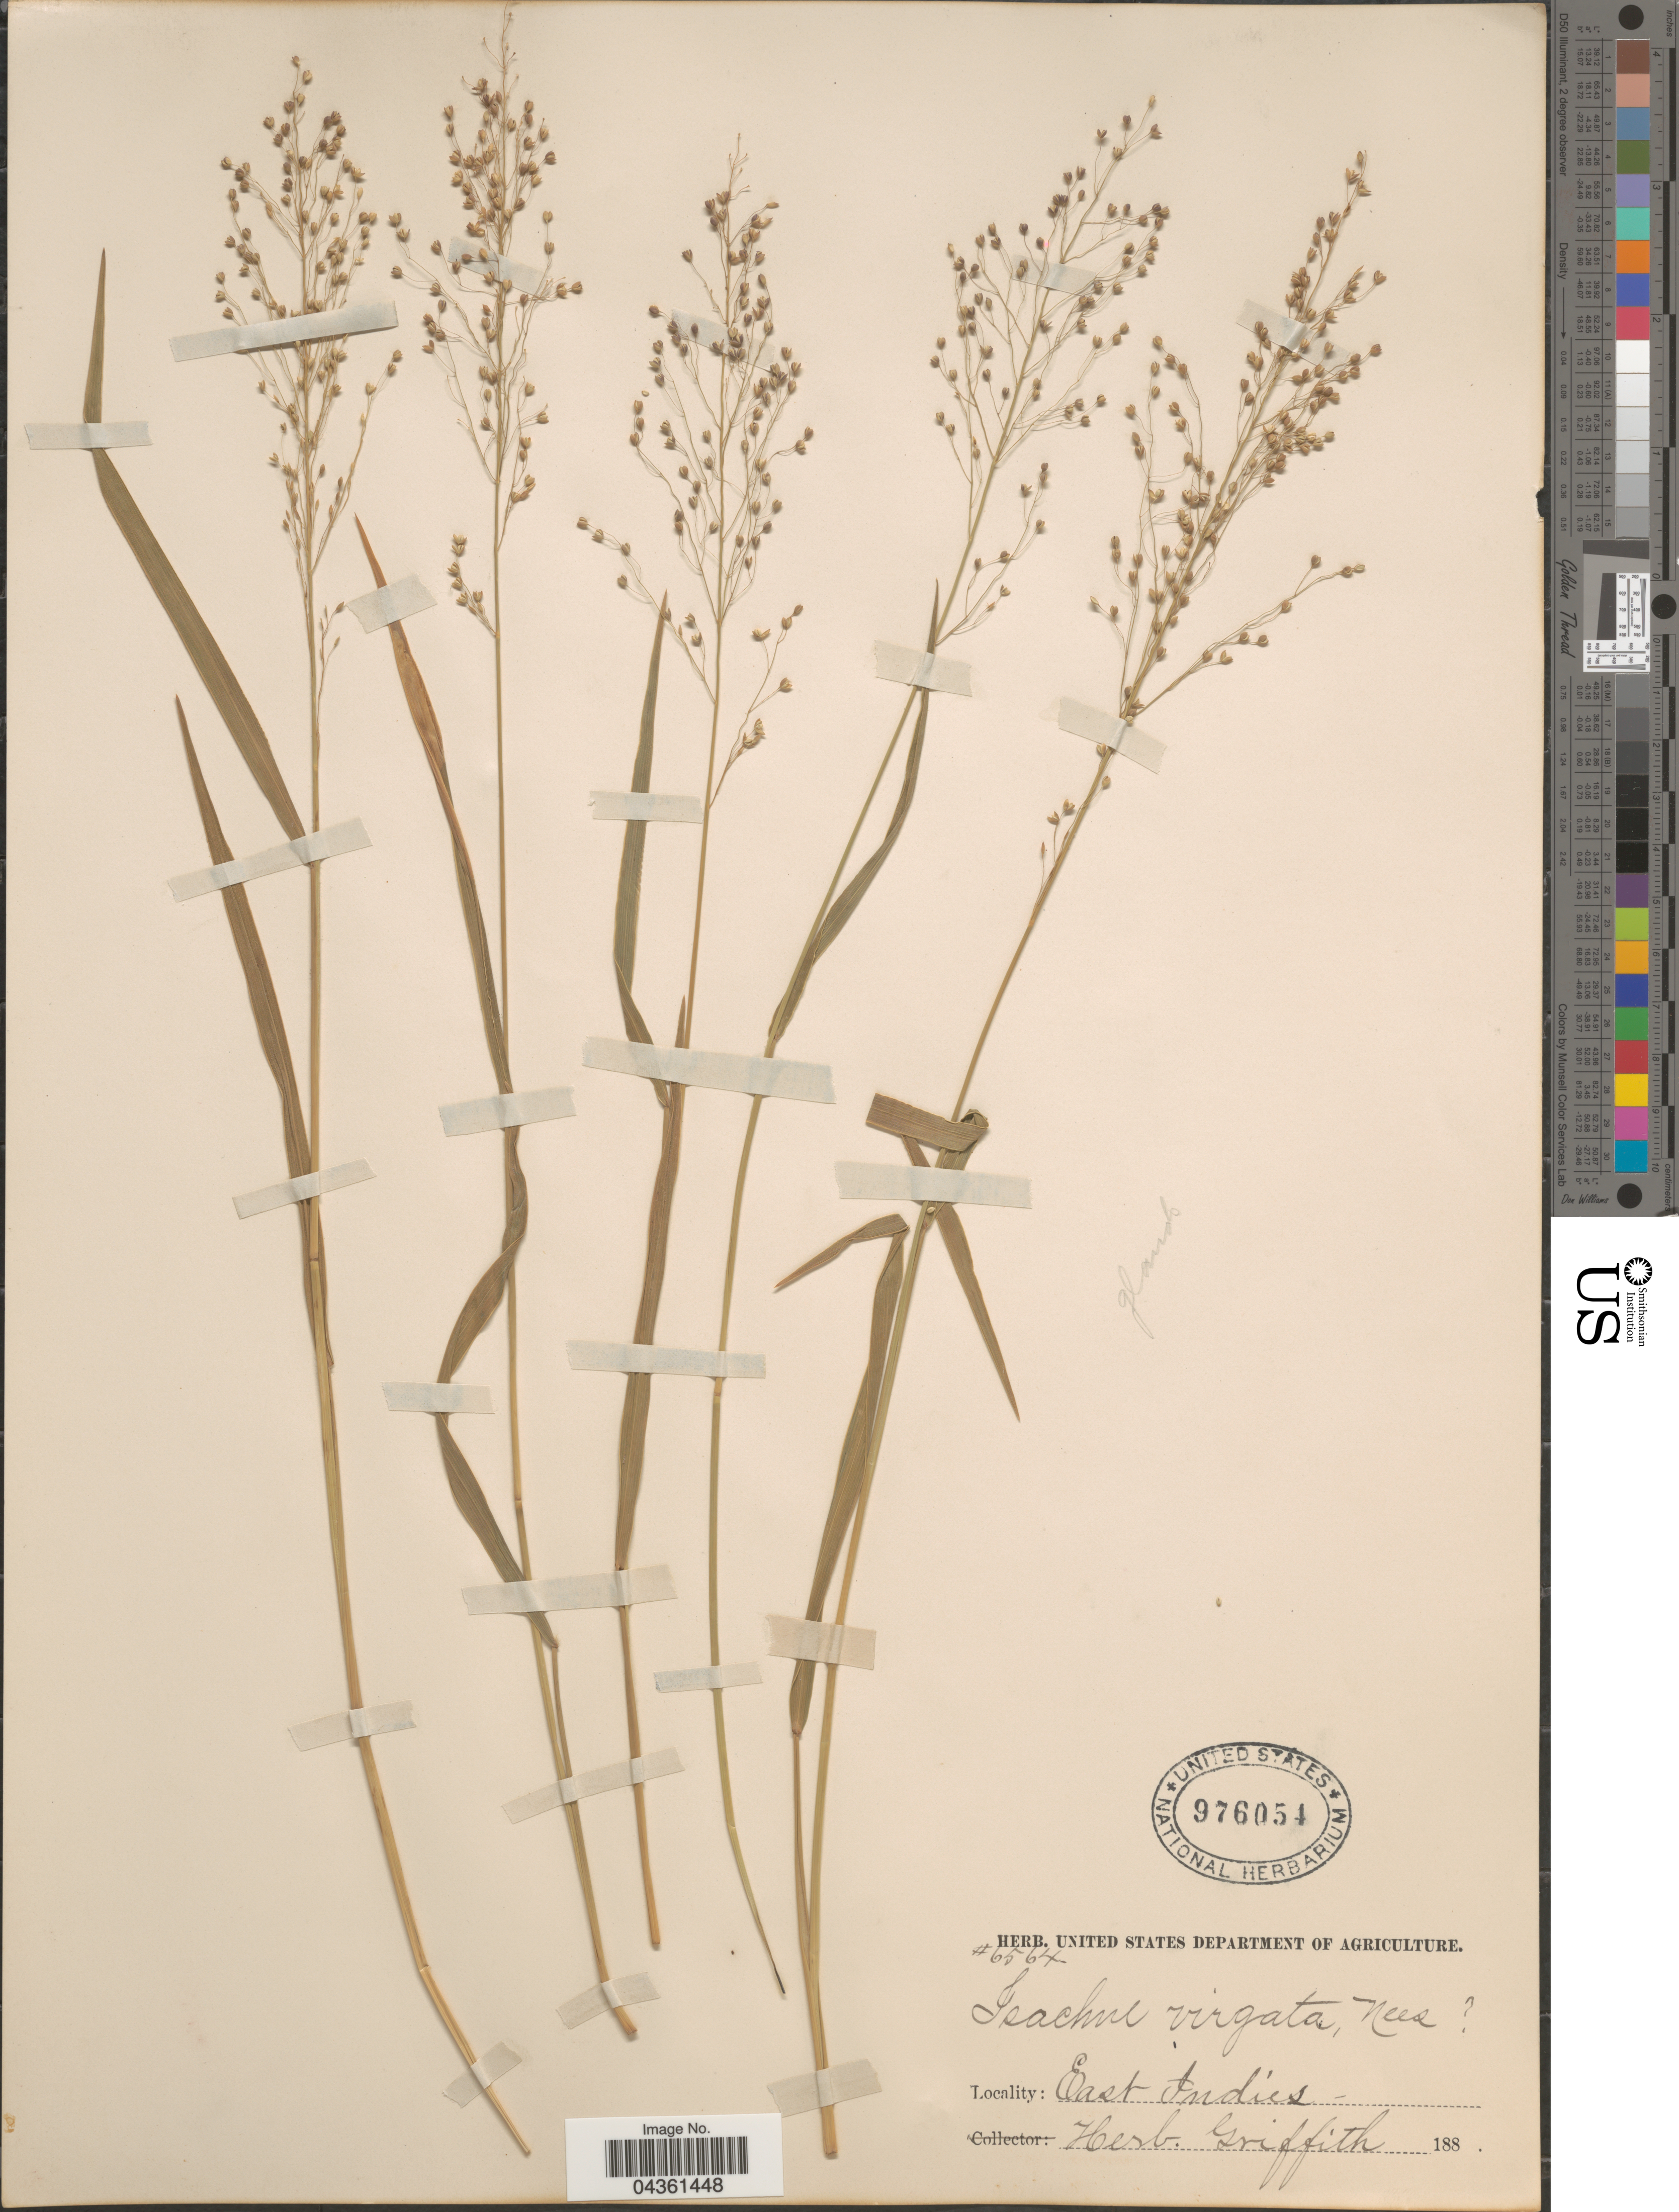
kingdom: Plantae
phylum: Tracheophyta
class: Liliopsida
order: Poales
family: Poaceae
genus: Isachne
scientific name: Isachne globosa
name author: (Thunb.) Kuntze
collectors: ex herb. Griffith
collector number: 6564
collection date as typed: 188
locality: East Indies.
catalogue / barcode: US 976054